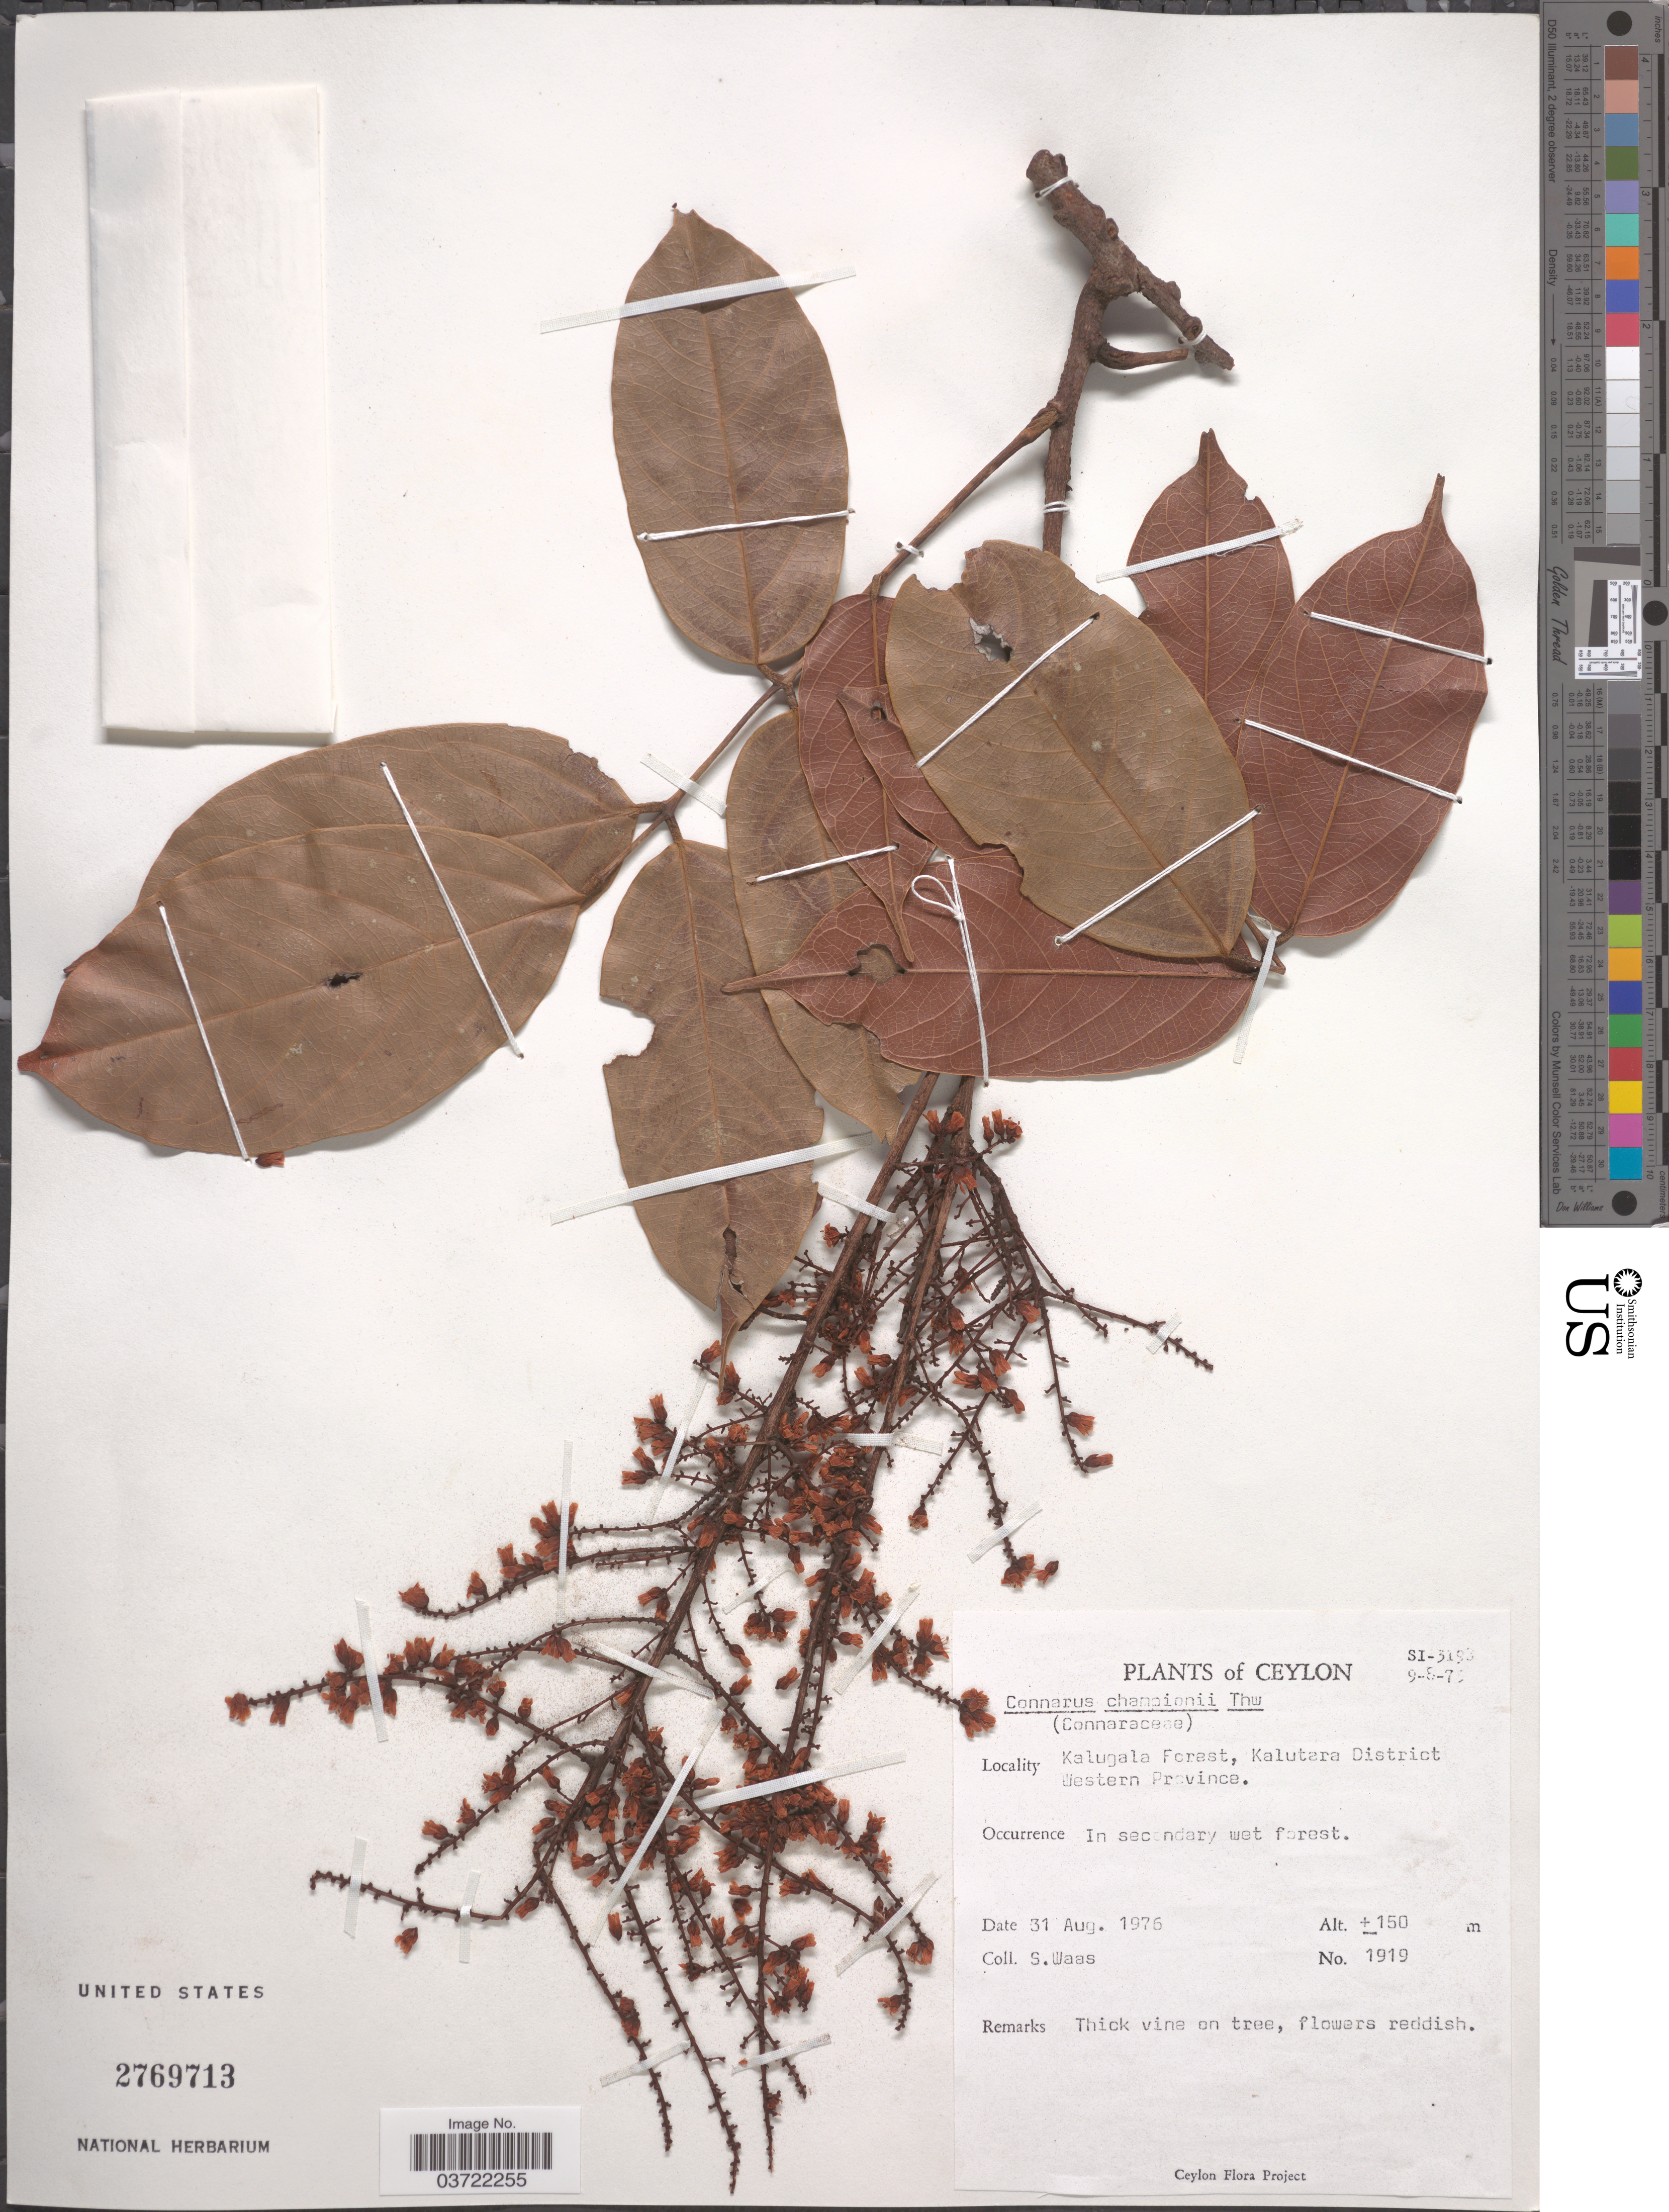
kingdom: Plantae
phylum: Tracheophyta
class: Magnoliopsida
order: Oxalidales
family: Connaraceae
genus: Connarus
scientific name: Connarus championii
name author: Thwaites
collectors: S. Waas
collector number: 1919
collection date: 1976-08-31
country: Sri Lanka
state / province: Western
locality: Ceylon. Kalugala Forest, Kalutara District.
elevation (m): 150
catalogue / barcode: US 2769713